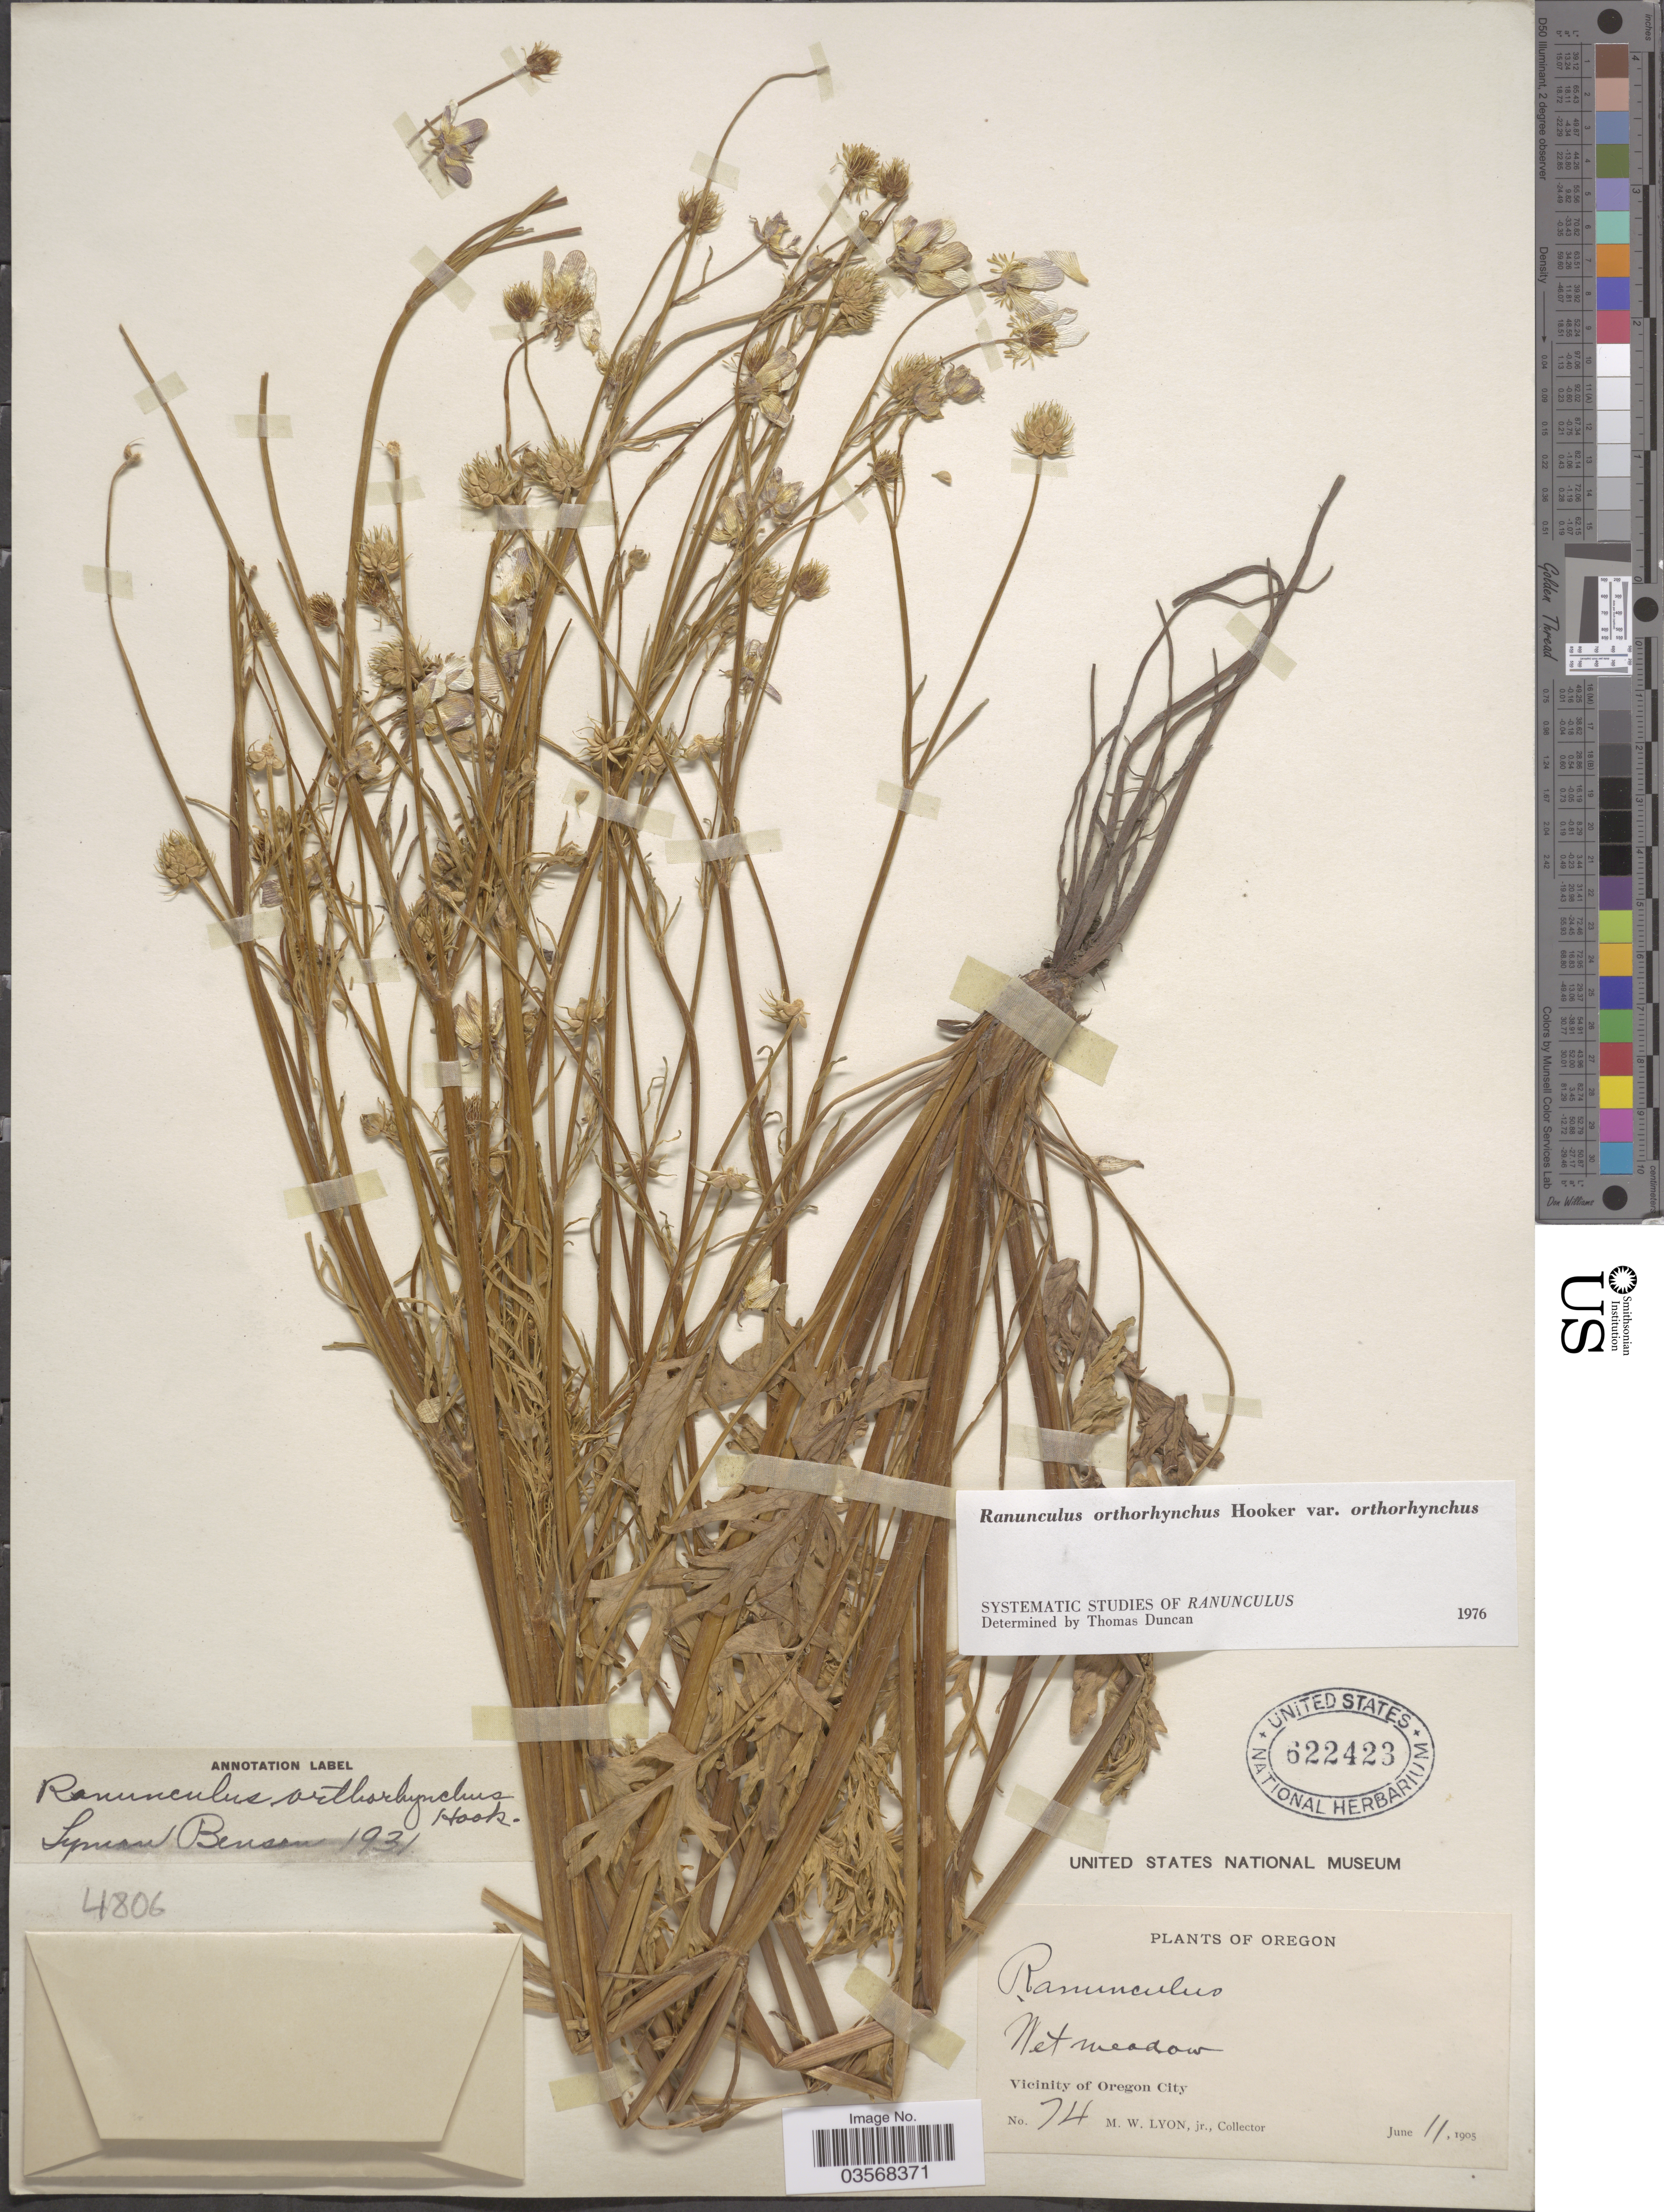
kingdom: Plantae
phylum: Tracheophyta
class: Magnoliopsida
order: Ranunculales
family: Ranunculaceae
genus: Ranunculus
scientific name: Ranunculus orthorhynchus var. orthorhynchus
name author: Hook.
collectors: M. Lyon Jr.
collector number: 74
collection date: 1905-06-11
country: United States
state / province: Oregon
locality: Vicinity of Oregon City.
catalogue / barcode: US 622423